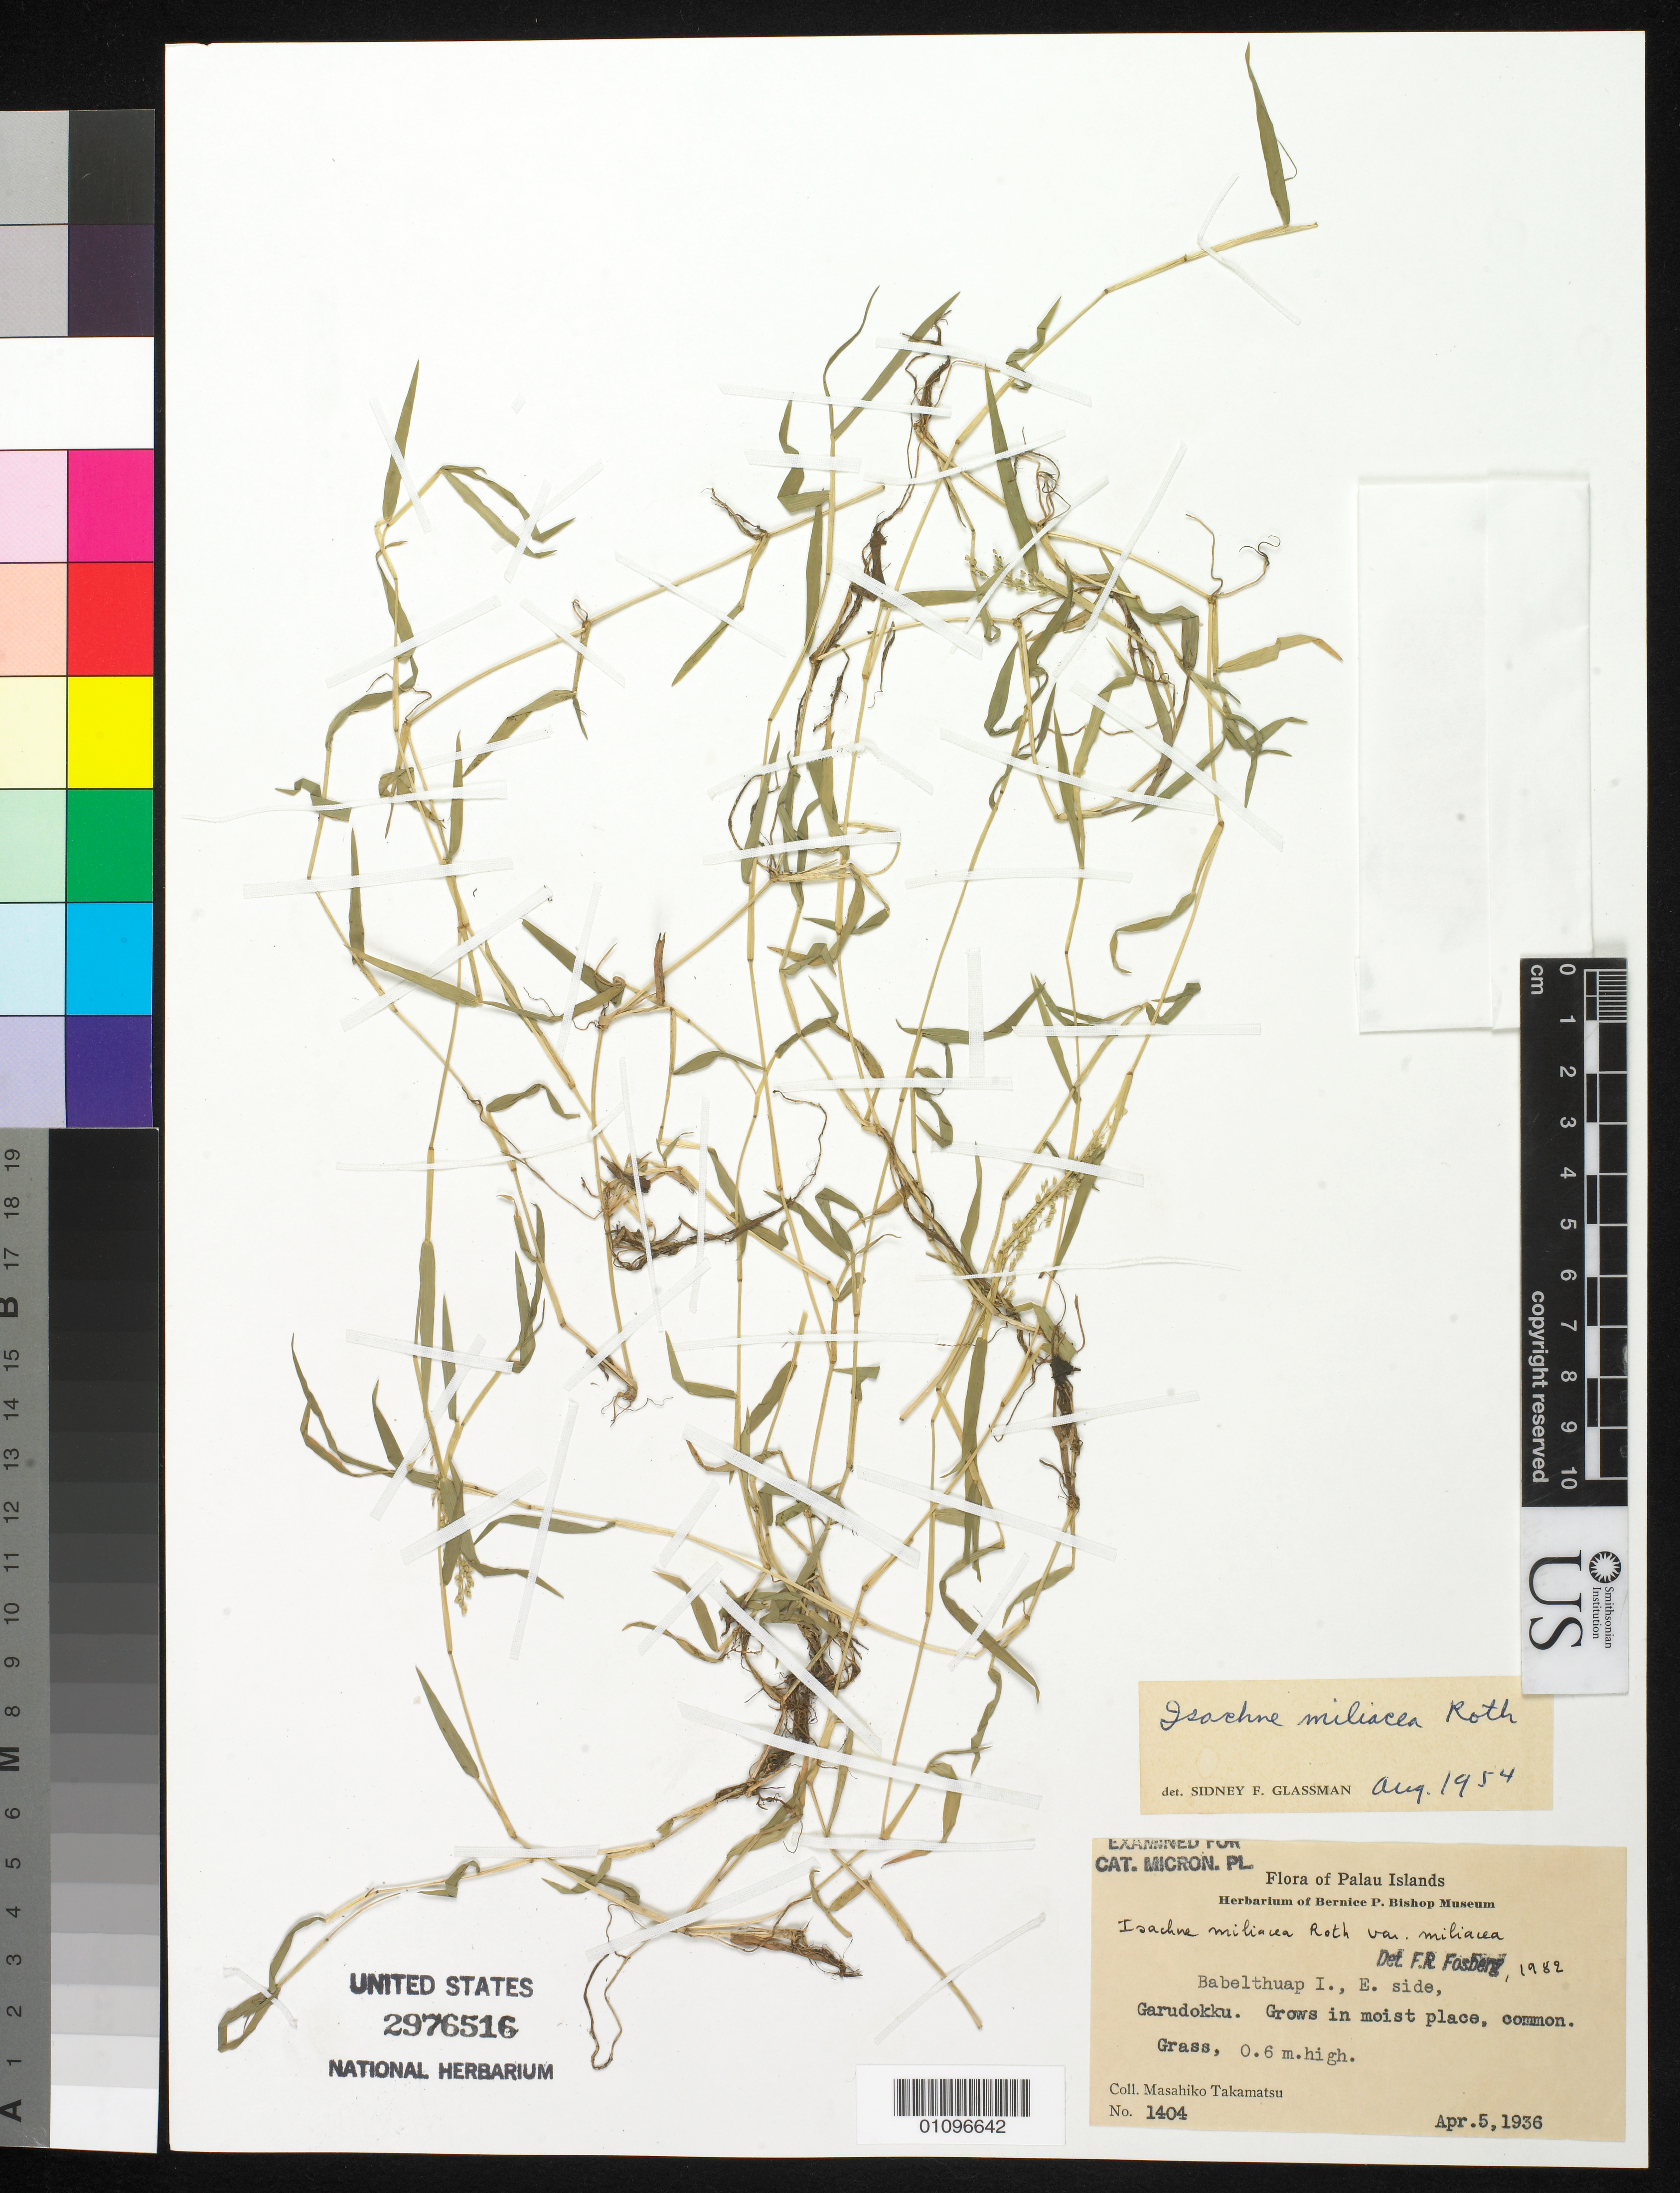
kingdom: Plantae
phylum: Tracheophyta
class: Liliopsida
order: Poales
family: Poaceae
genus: Isachne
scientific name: Isachne miliacea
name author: Roth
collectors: M. Takamatsu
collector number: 1404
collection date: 1936-04-05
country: Palau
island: Babeldaob [Babelthuap]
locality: Garudokku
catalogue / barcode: US 2976516